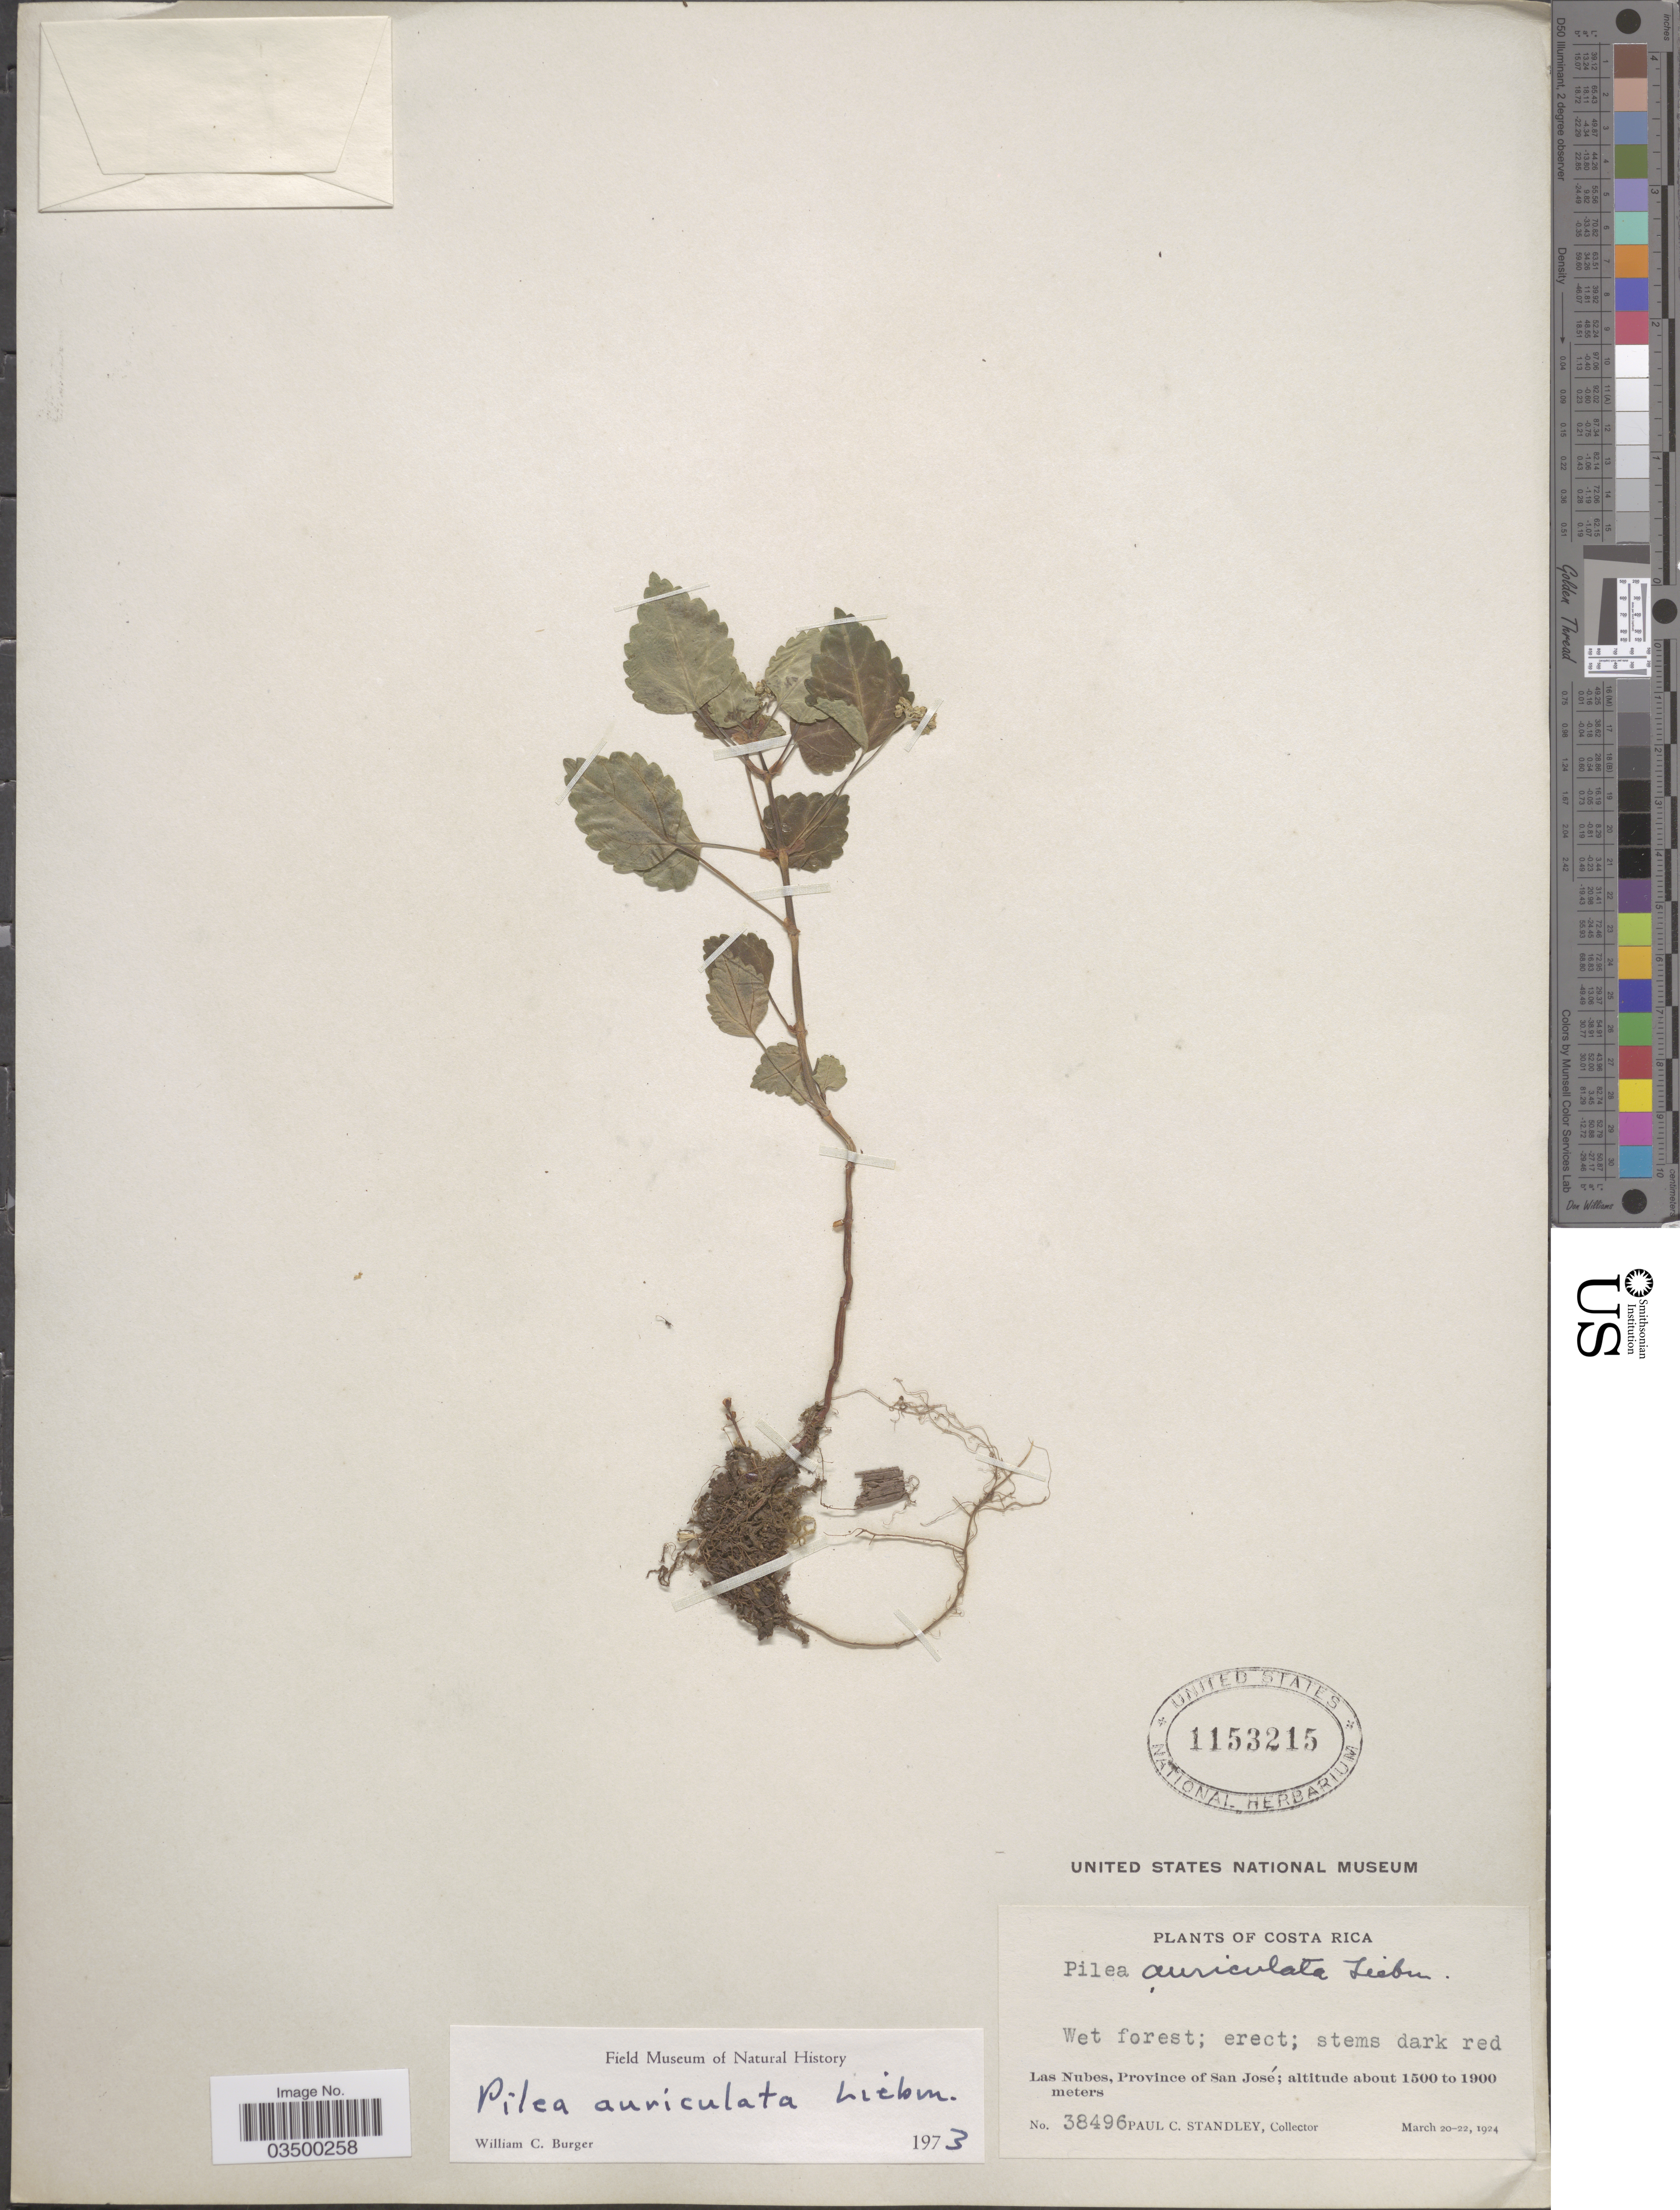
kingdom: Plantae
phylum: Tracheophyta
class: Magnoliopsida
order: Rosales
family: Urticaceae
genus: Pilea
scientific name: Pilea auriculata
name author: Liebm.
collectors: P. C. Standley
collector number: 38496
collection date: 1924-03-20/1924-03-22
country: Costa Rica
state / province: San José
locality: Las Nubes.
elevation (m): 1500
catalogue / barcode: US 1153215